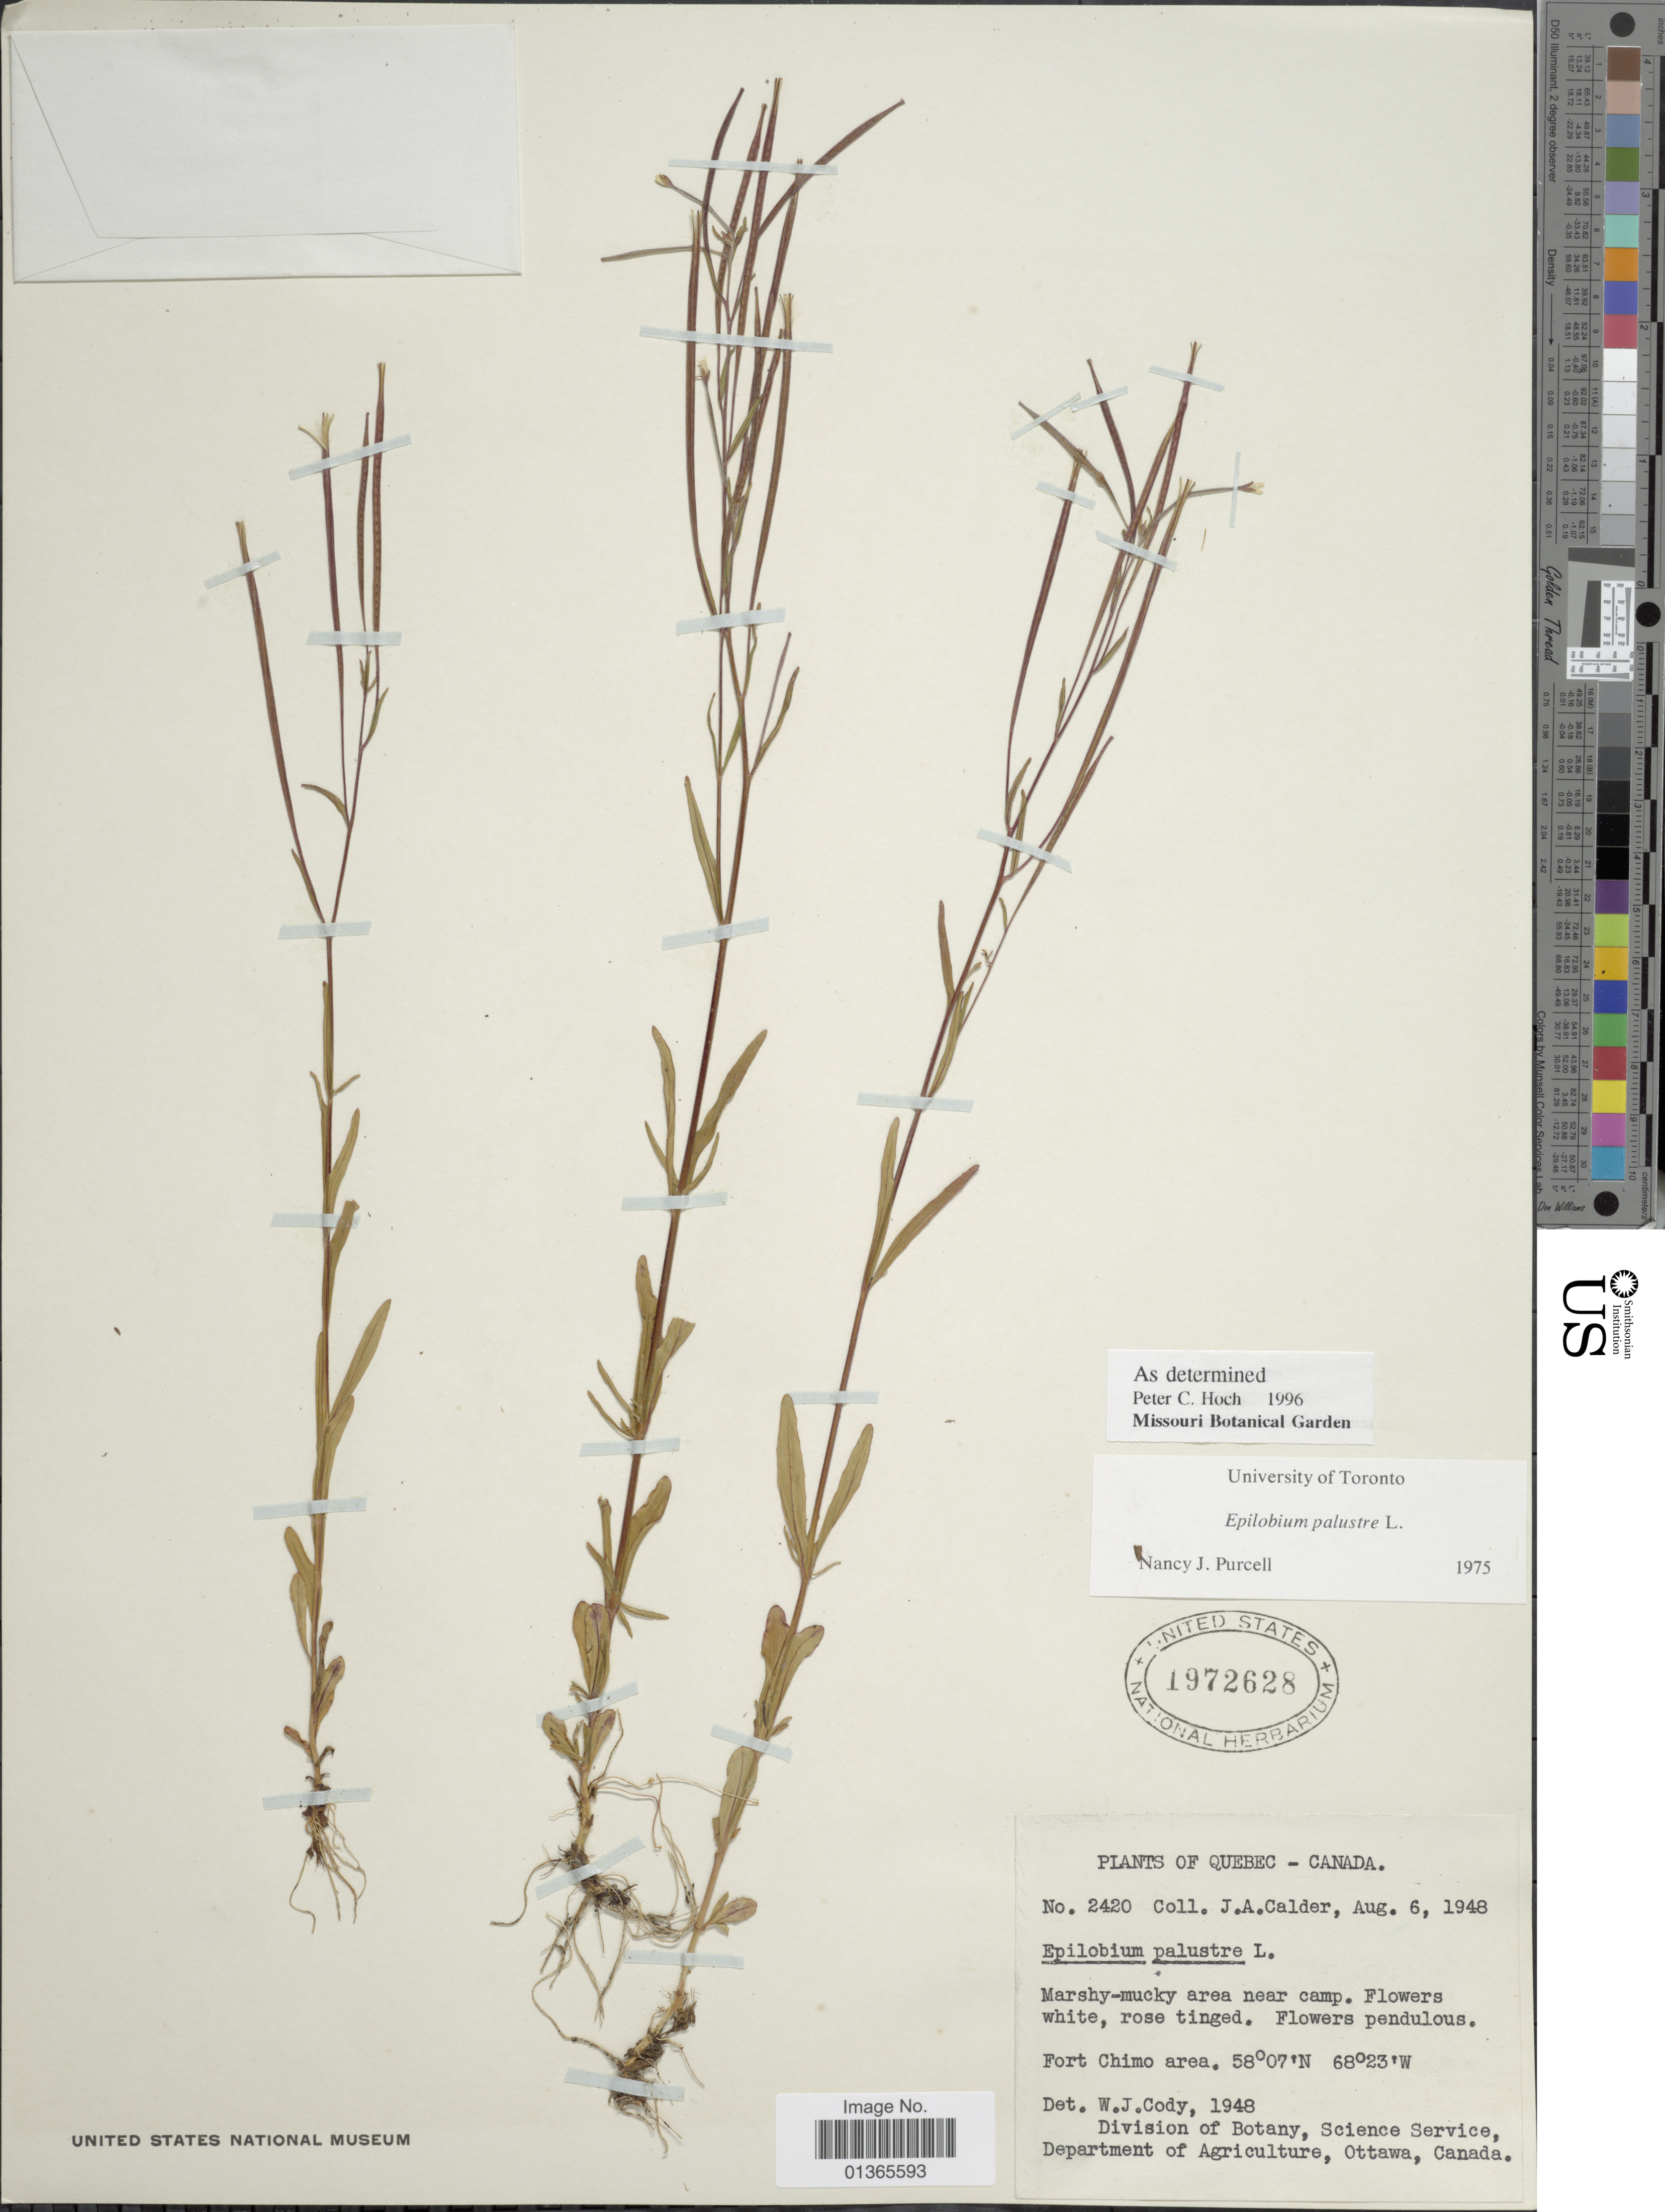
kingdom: Plantae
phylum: Tracheophyta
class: Magnoliopsida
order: Myrtales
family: Onagraceae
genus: Epilobium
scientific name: Epilobium palustre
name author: L.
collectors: J. A. Calder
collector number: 2420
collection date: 1948-08-06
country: Canada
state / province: Quebec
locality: Fort Chimo area.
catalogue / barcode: US 1972628